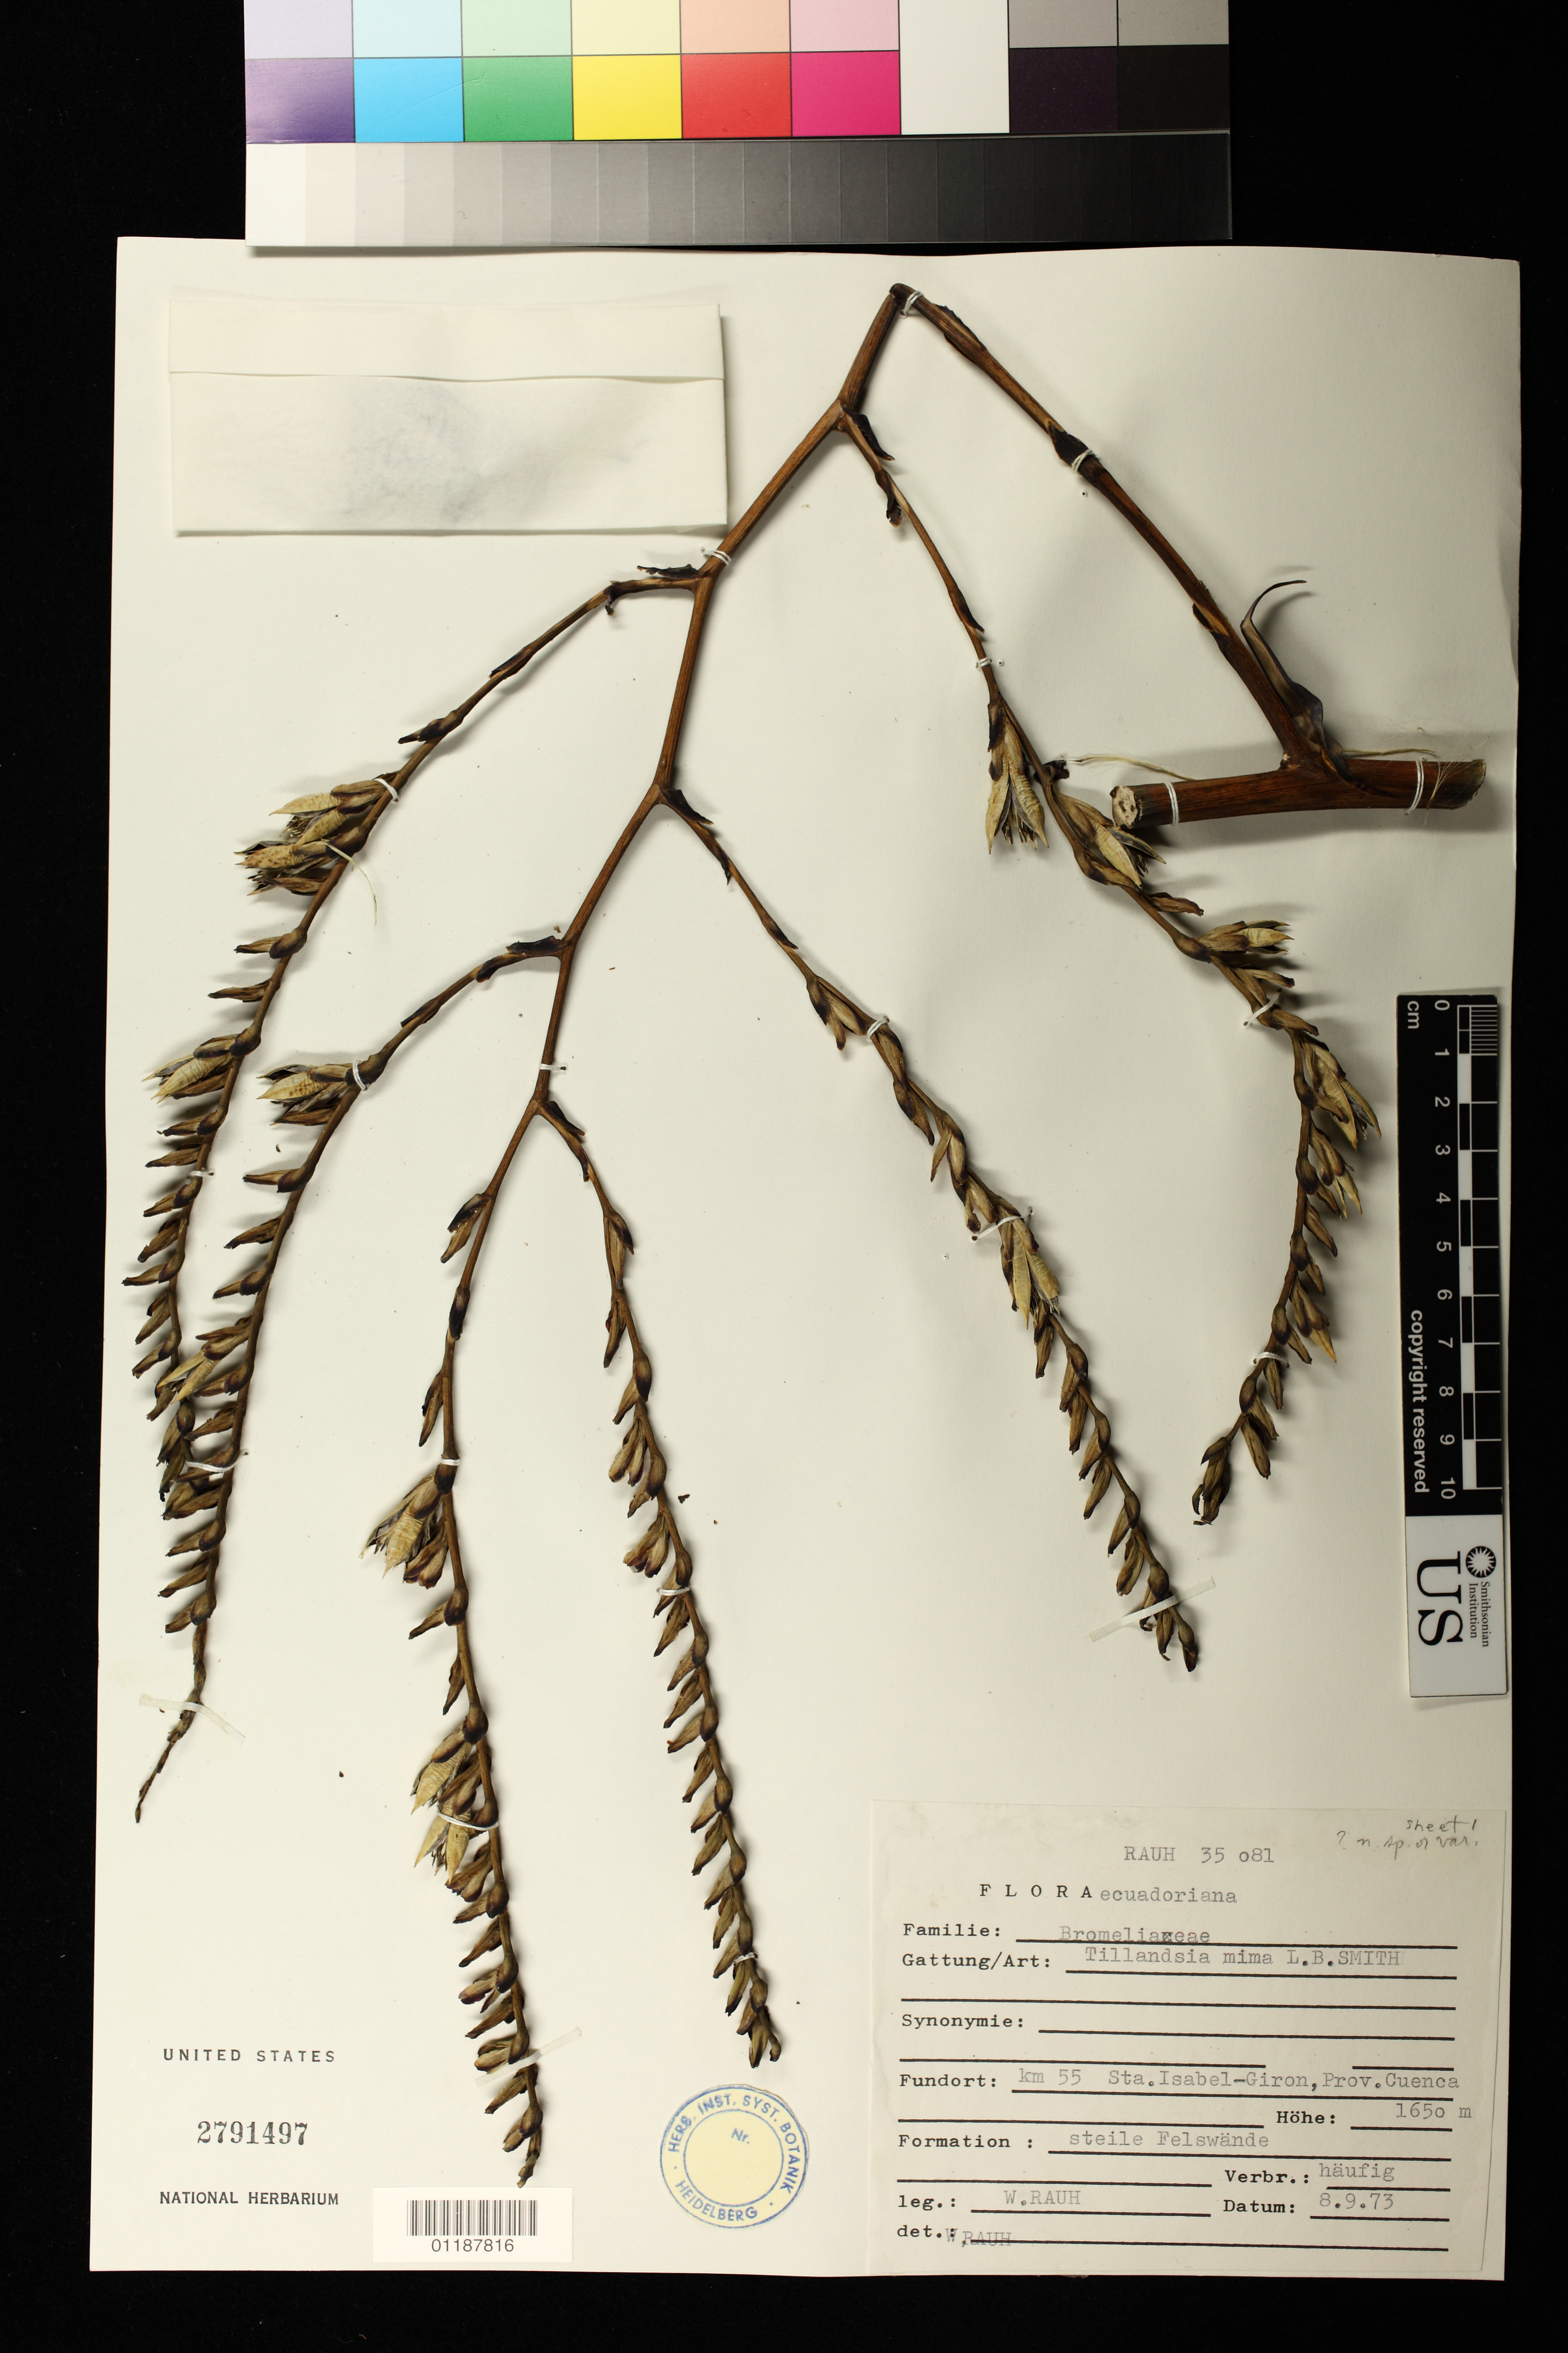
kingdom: Plantae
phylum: Tracheophyta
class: Liliopsida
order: Poales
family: Bromeliaceae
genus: Tillandsia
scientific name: Tillandsia mima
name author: L.B. Sm.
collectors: W. Rauh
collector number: RAUH 35 o81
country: Ecuador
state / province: Azuay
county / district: Cuenca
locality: Sta. Isabel-Giron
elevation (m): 1650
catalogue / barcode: US 2791497